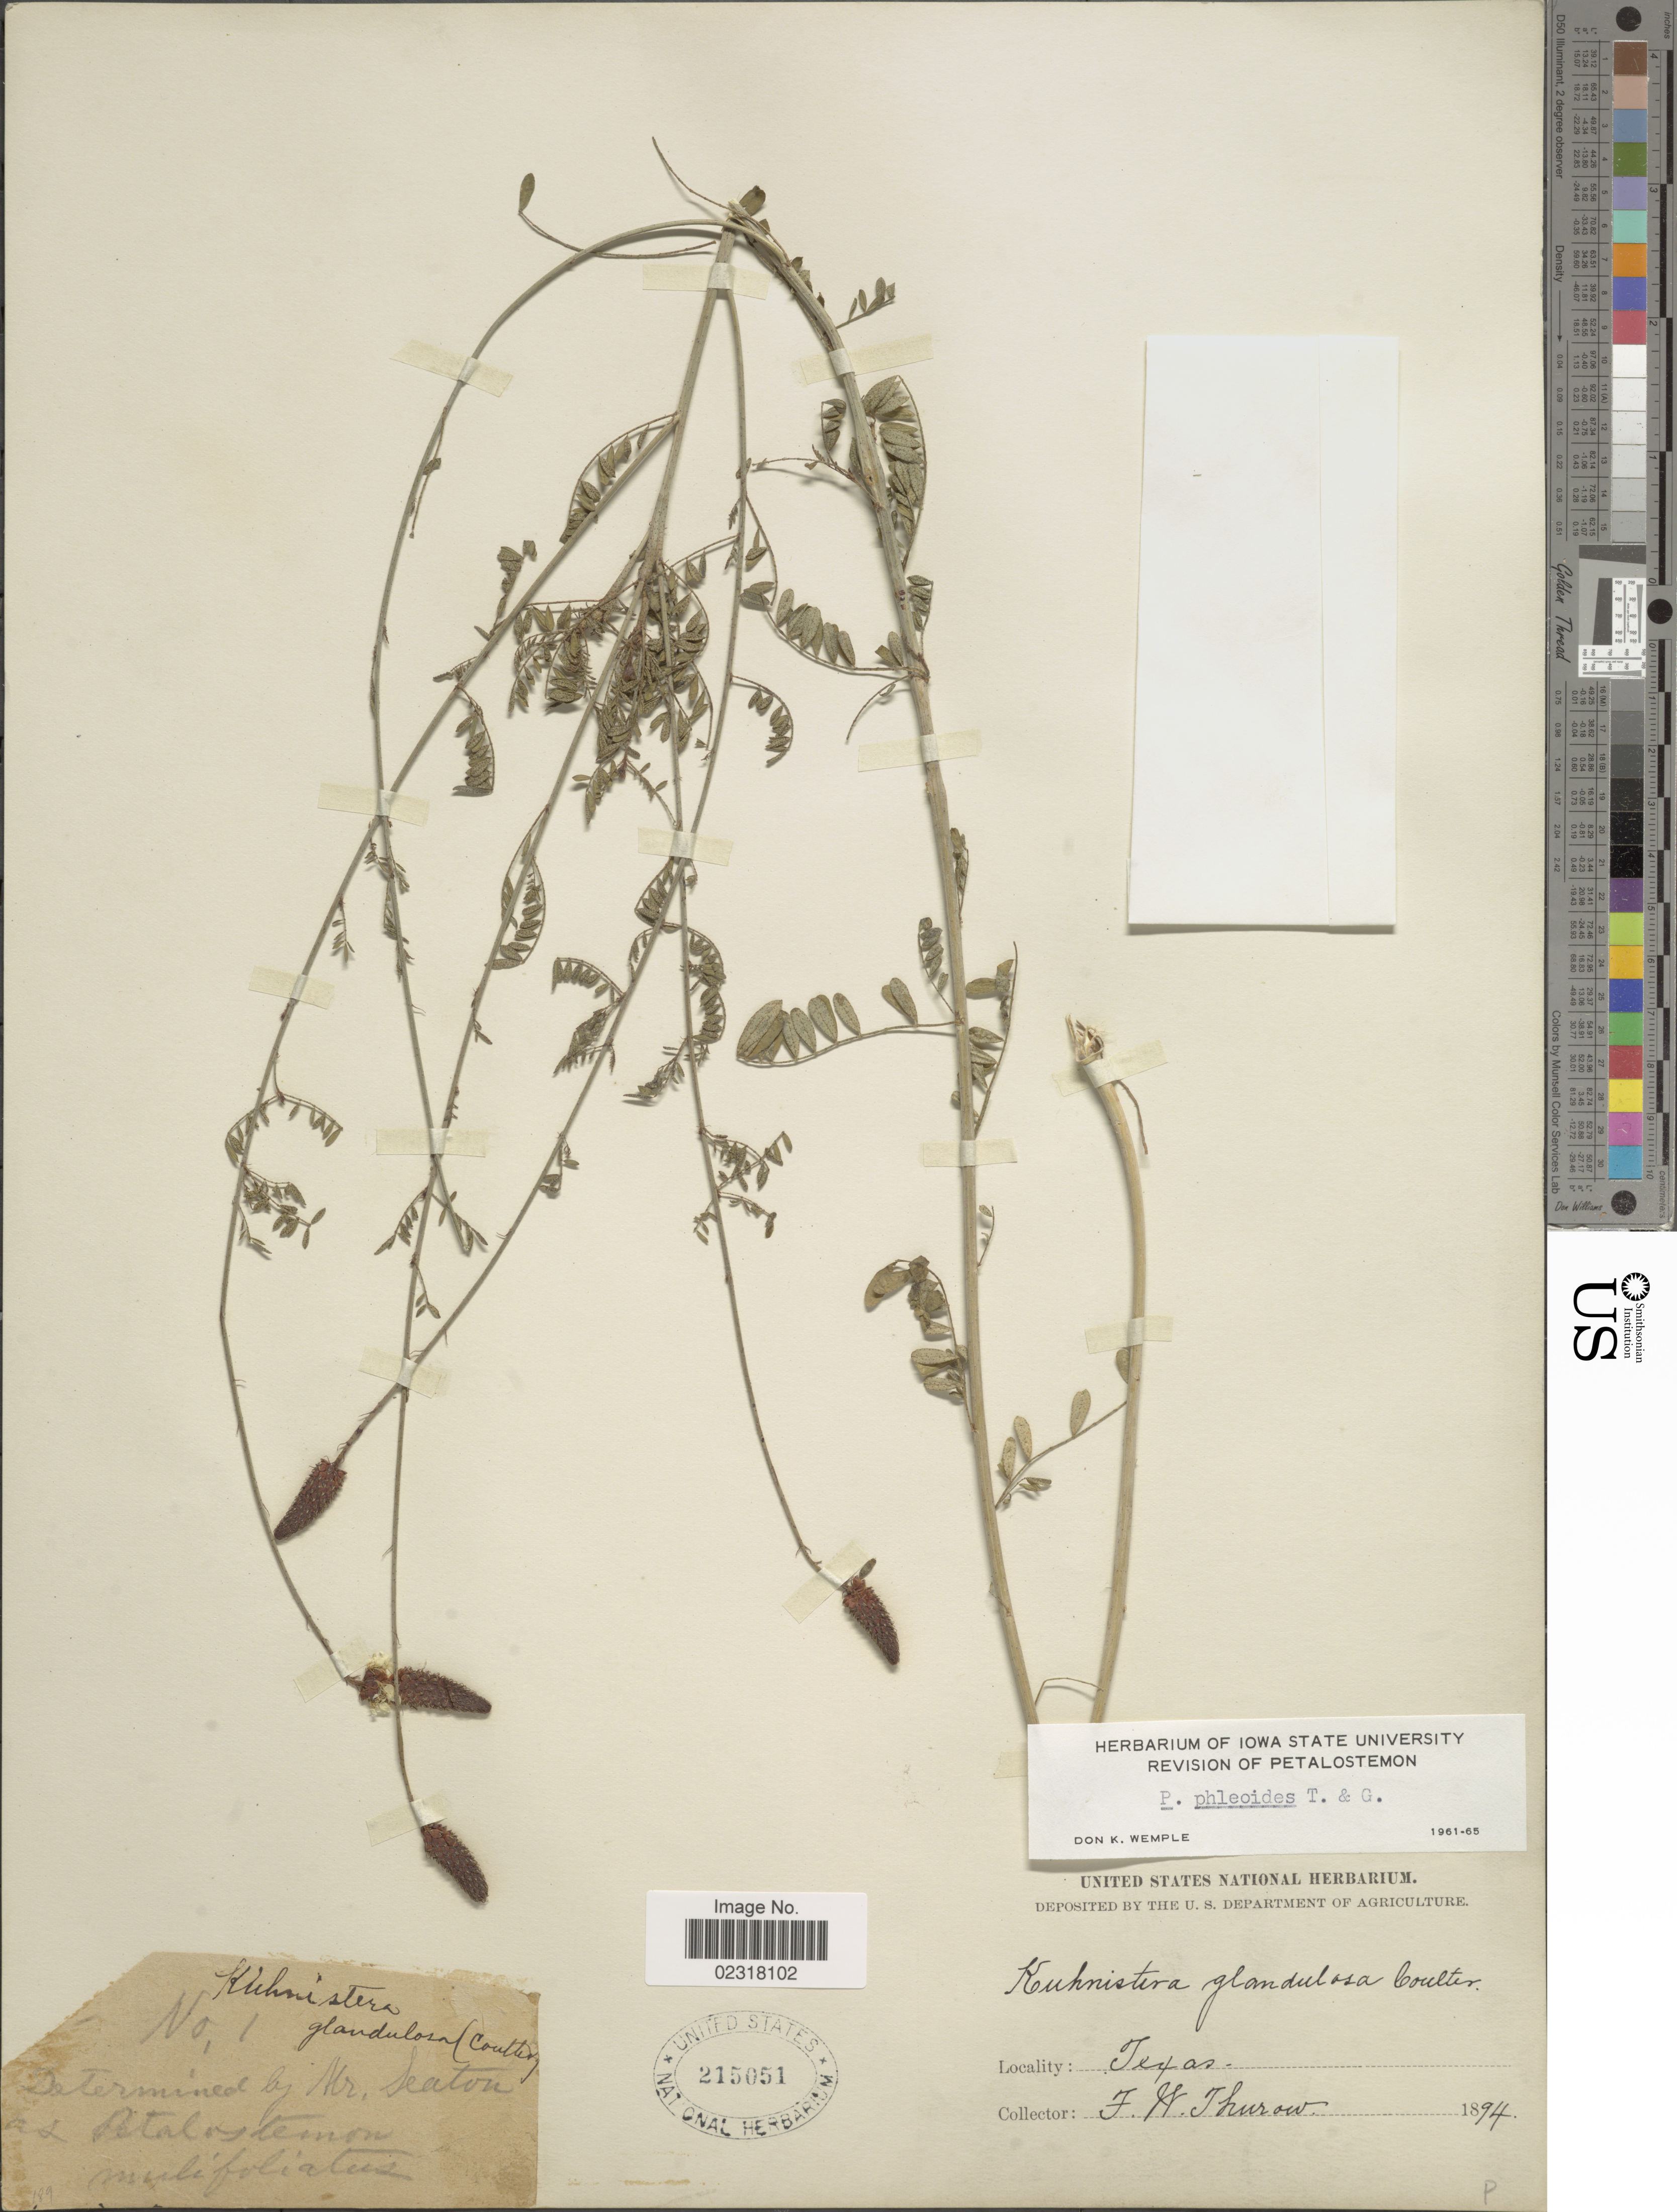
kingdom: Plantae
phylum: Tracheophyta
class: Magnoliopsida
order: Fabales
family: Fabaceae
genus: Dalea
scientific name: Dalea phleoides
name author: (Torr. & A. Gray) Shinners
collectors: F. W. Thurow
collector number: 1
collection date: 1894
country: United States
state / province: Texas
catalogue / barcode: US 215051